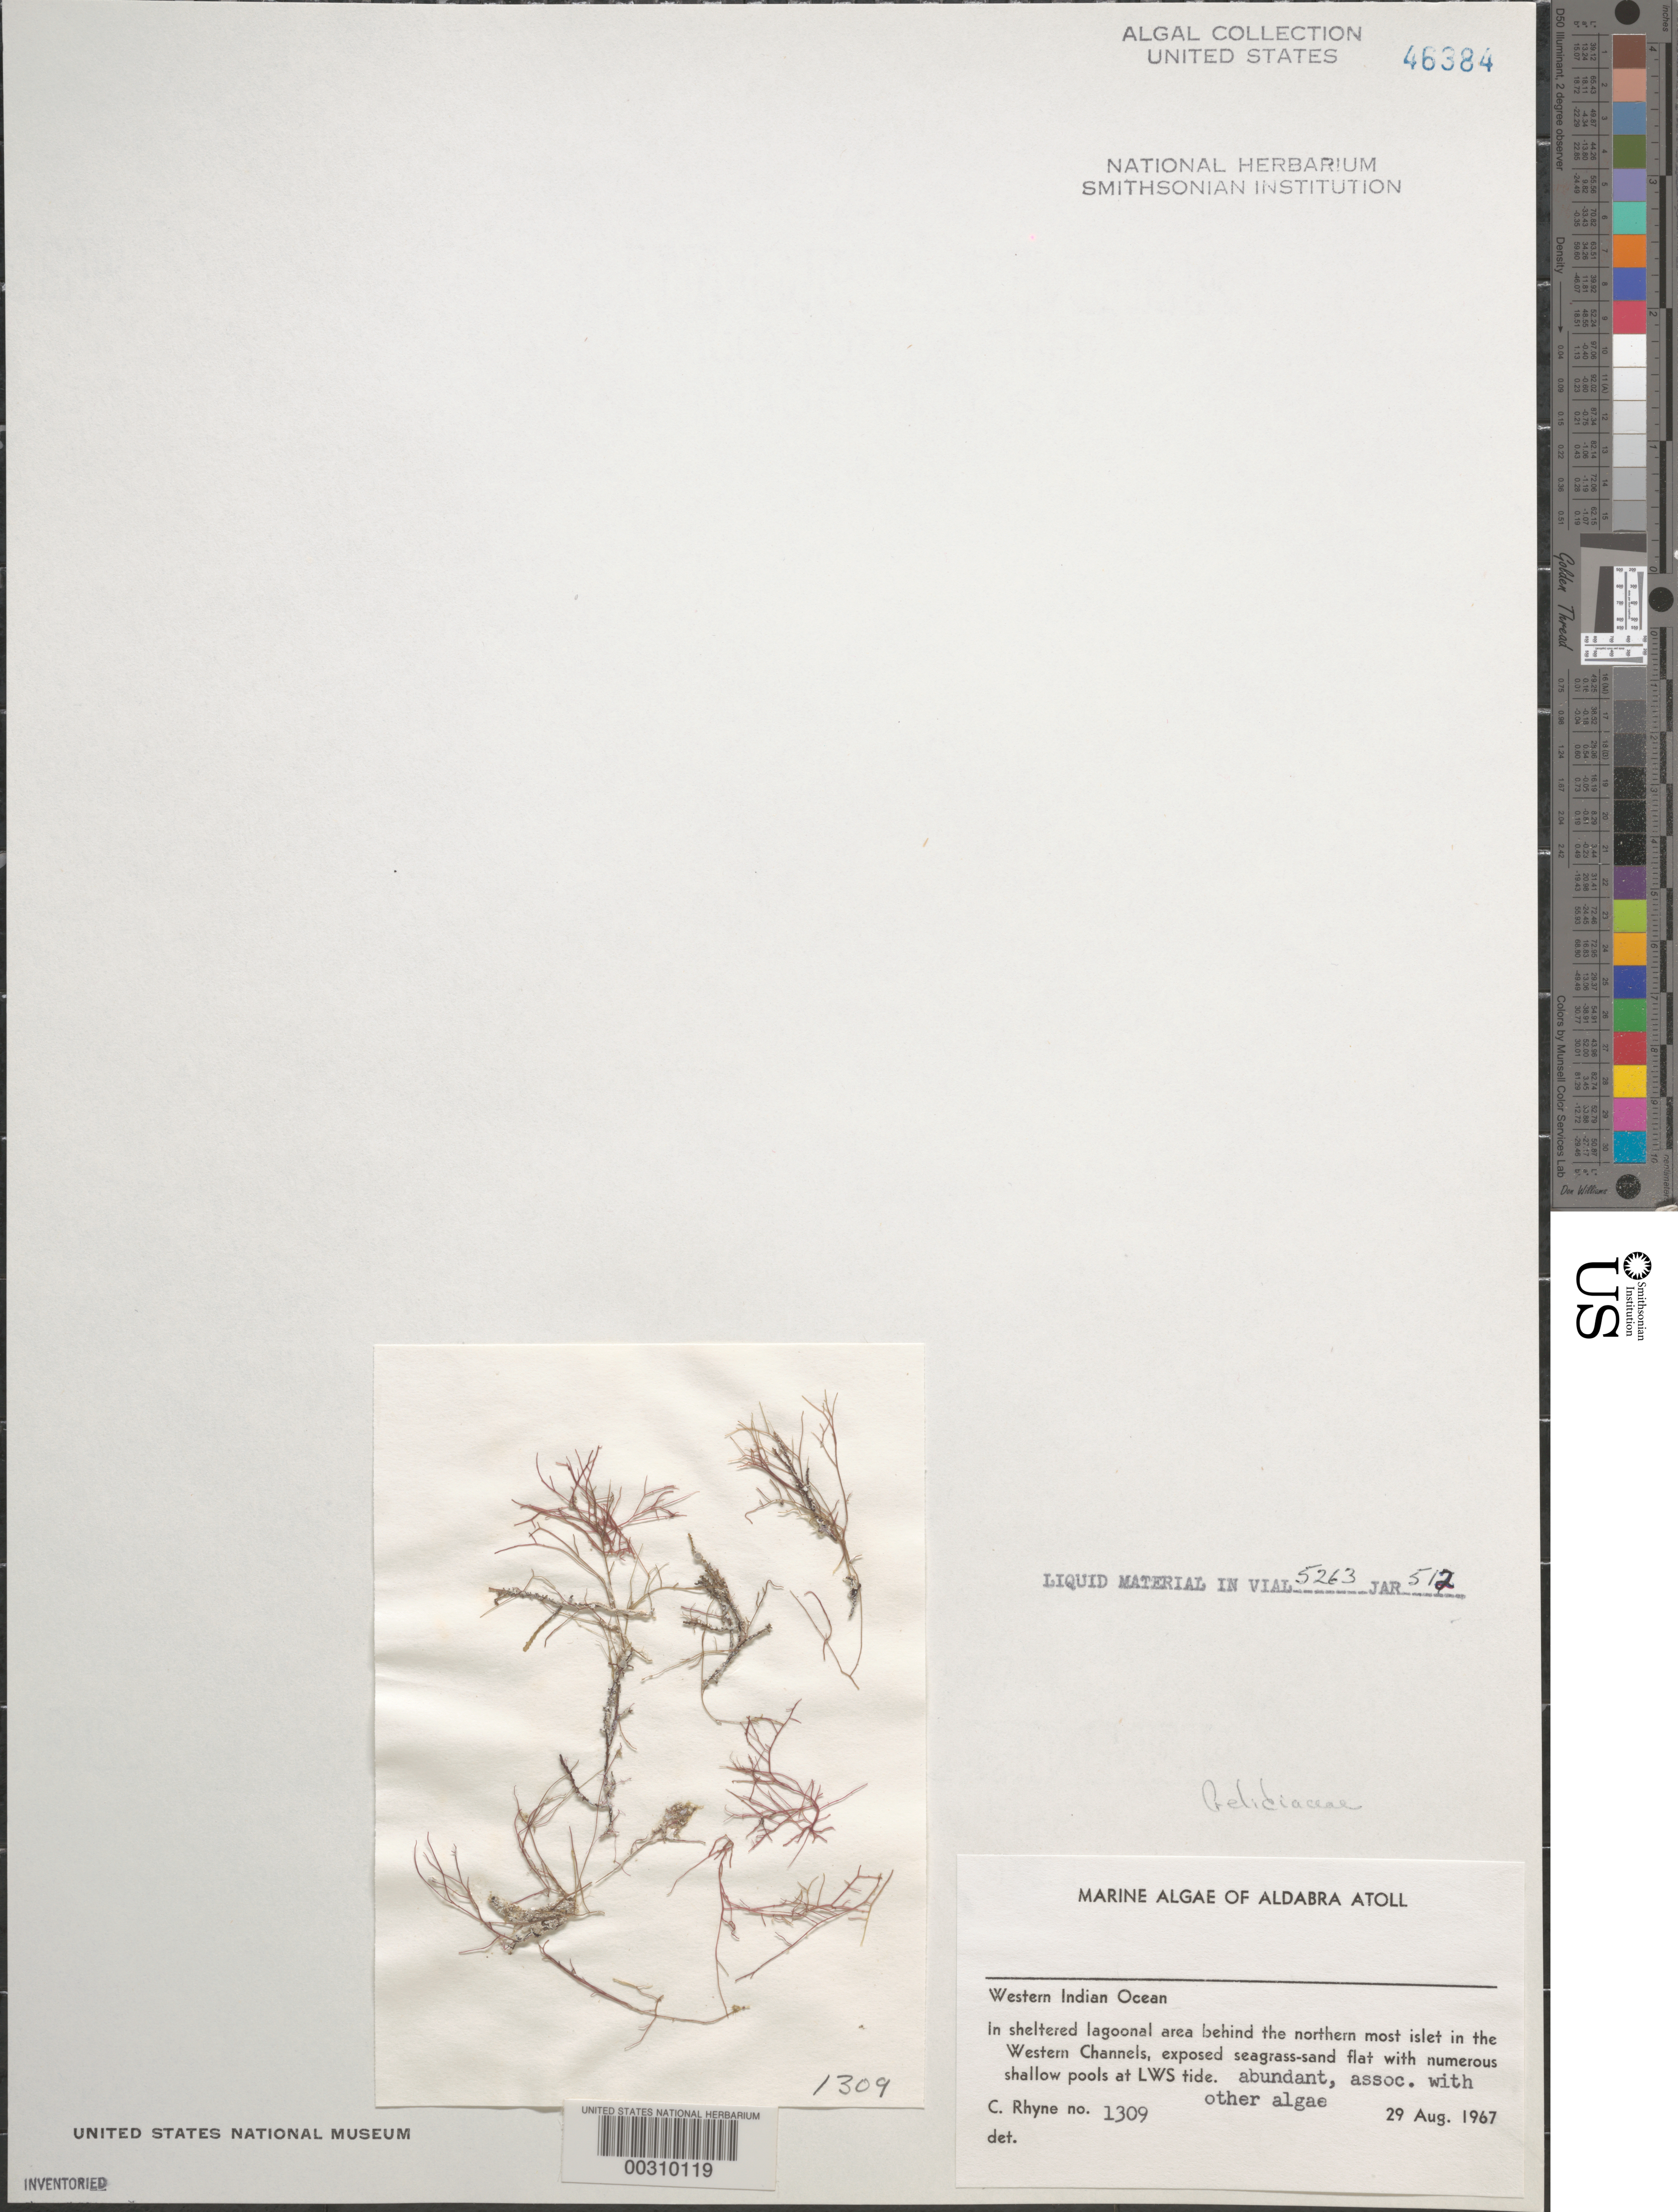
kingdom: Plantae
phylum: Rhodophyta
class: Florideophyceae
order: Gelidiales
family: Gelidiaceae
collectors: C. Rhyne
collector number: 1309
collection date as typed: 29 Aug 1967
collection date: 1967-08-29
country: Seychelles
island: Aldabra Atoll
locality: West Islet, Just west of Grande Passe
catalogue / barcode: US 46384